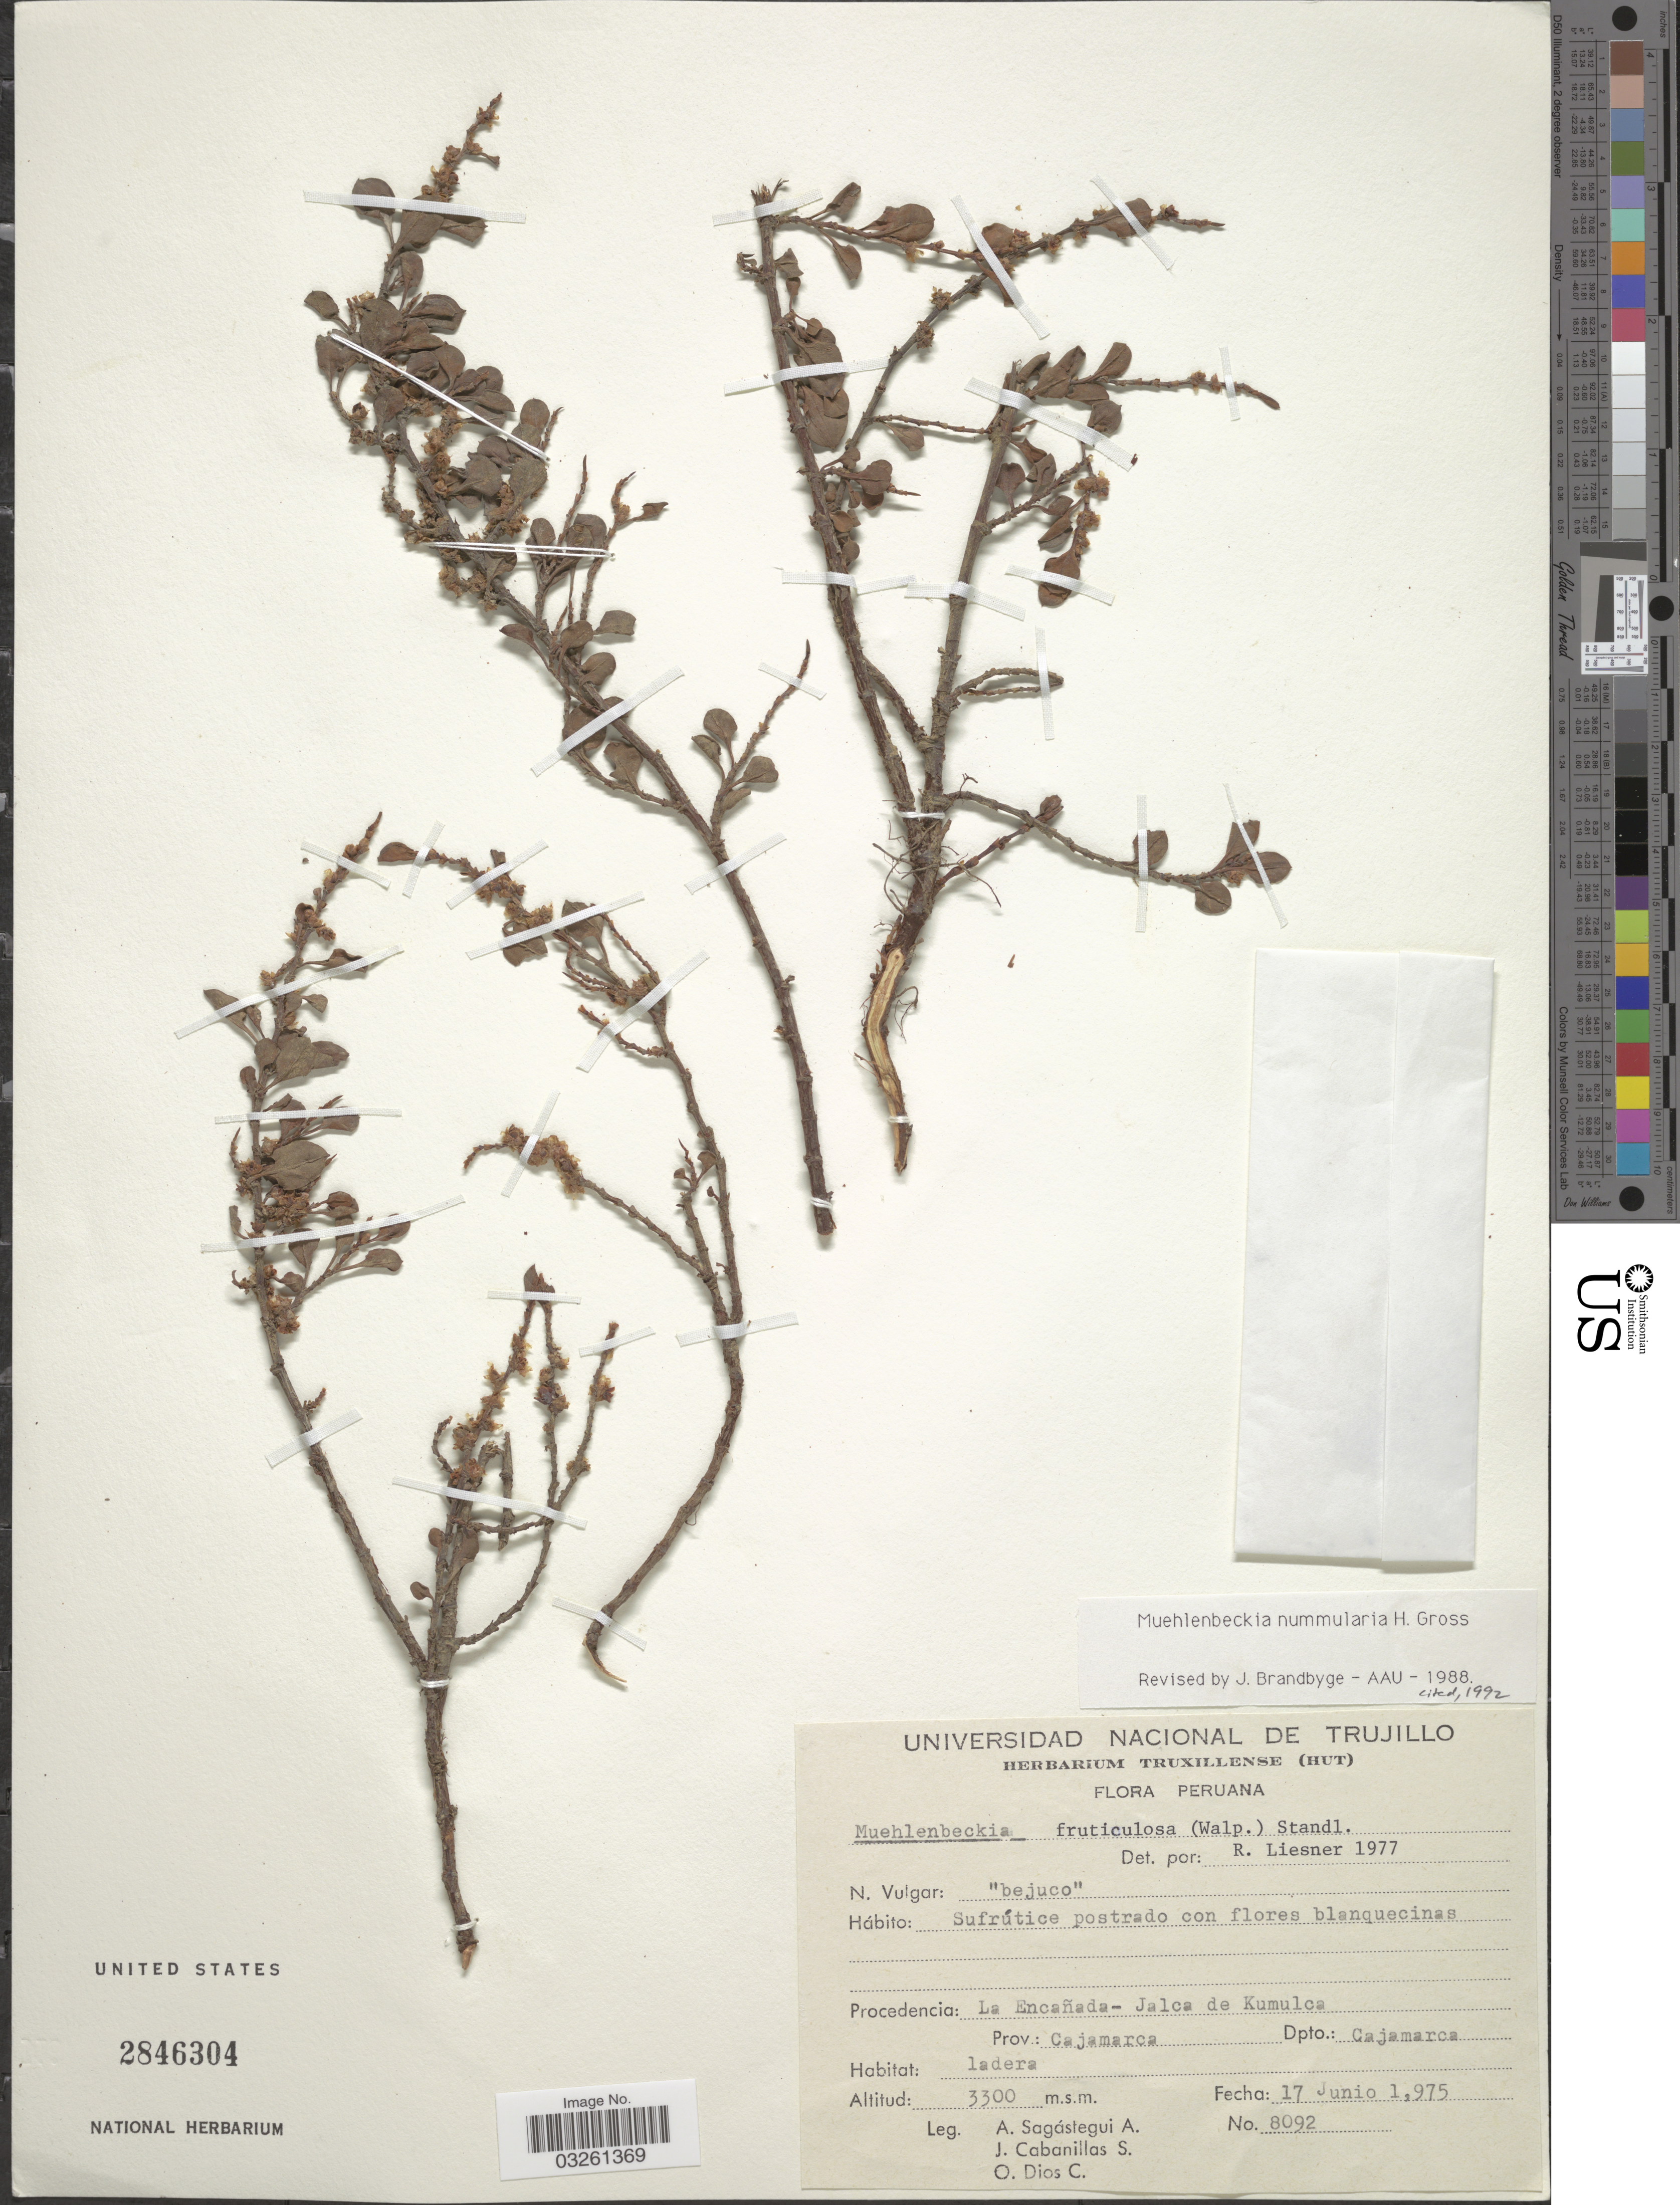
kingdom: Plantae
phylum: Tracheophyta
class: Magnoliopsida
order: Caryophyllales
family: Polygonaceae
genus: Muehlenbeckia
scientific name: Muehlenbeckia nummularia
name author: H. Gross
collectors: A. Sagástegui A., J. Cabanillas S. & O. Dios C.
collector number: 8092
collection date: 1975-06-17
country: Peru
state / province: Cajamarca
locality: Procedencia: La Encañada- Jalca de Kumulca. Dpto.: Cajamarca.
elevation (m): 3300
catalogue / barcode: US 2846304